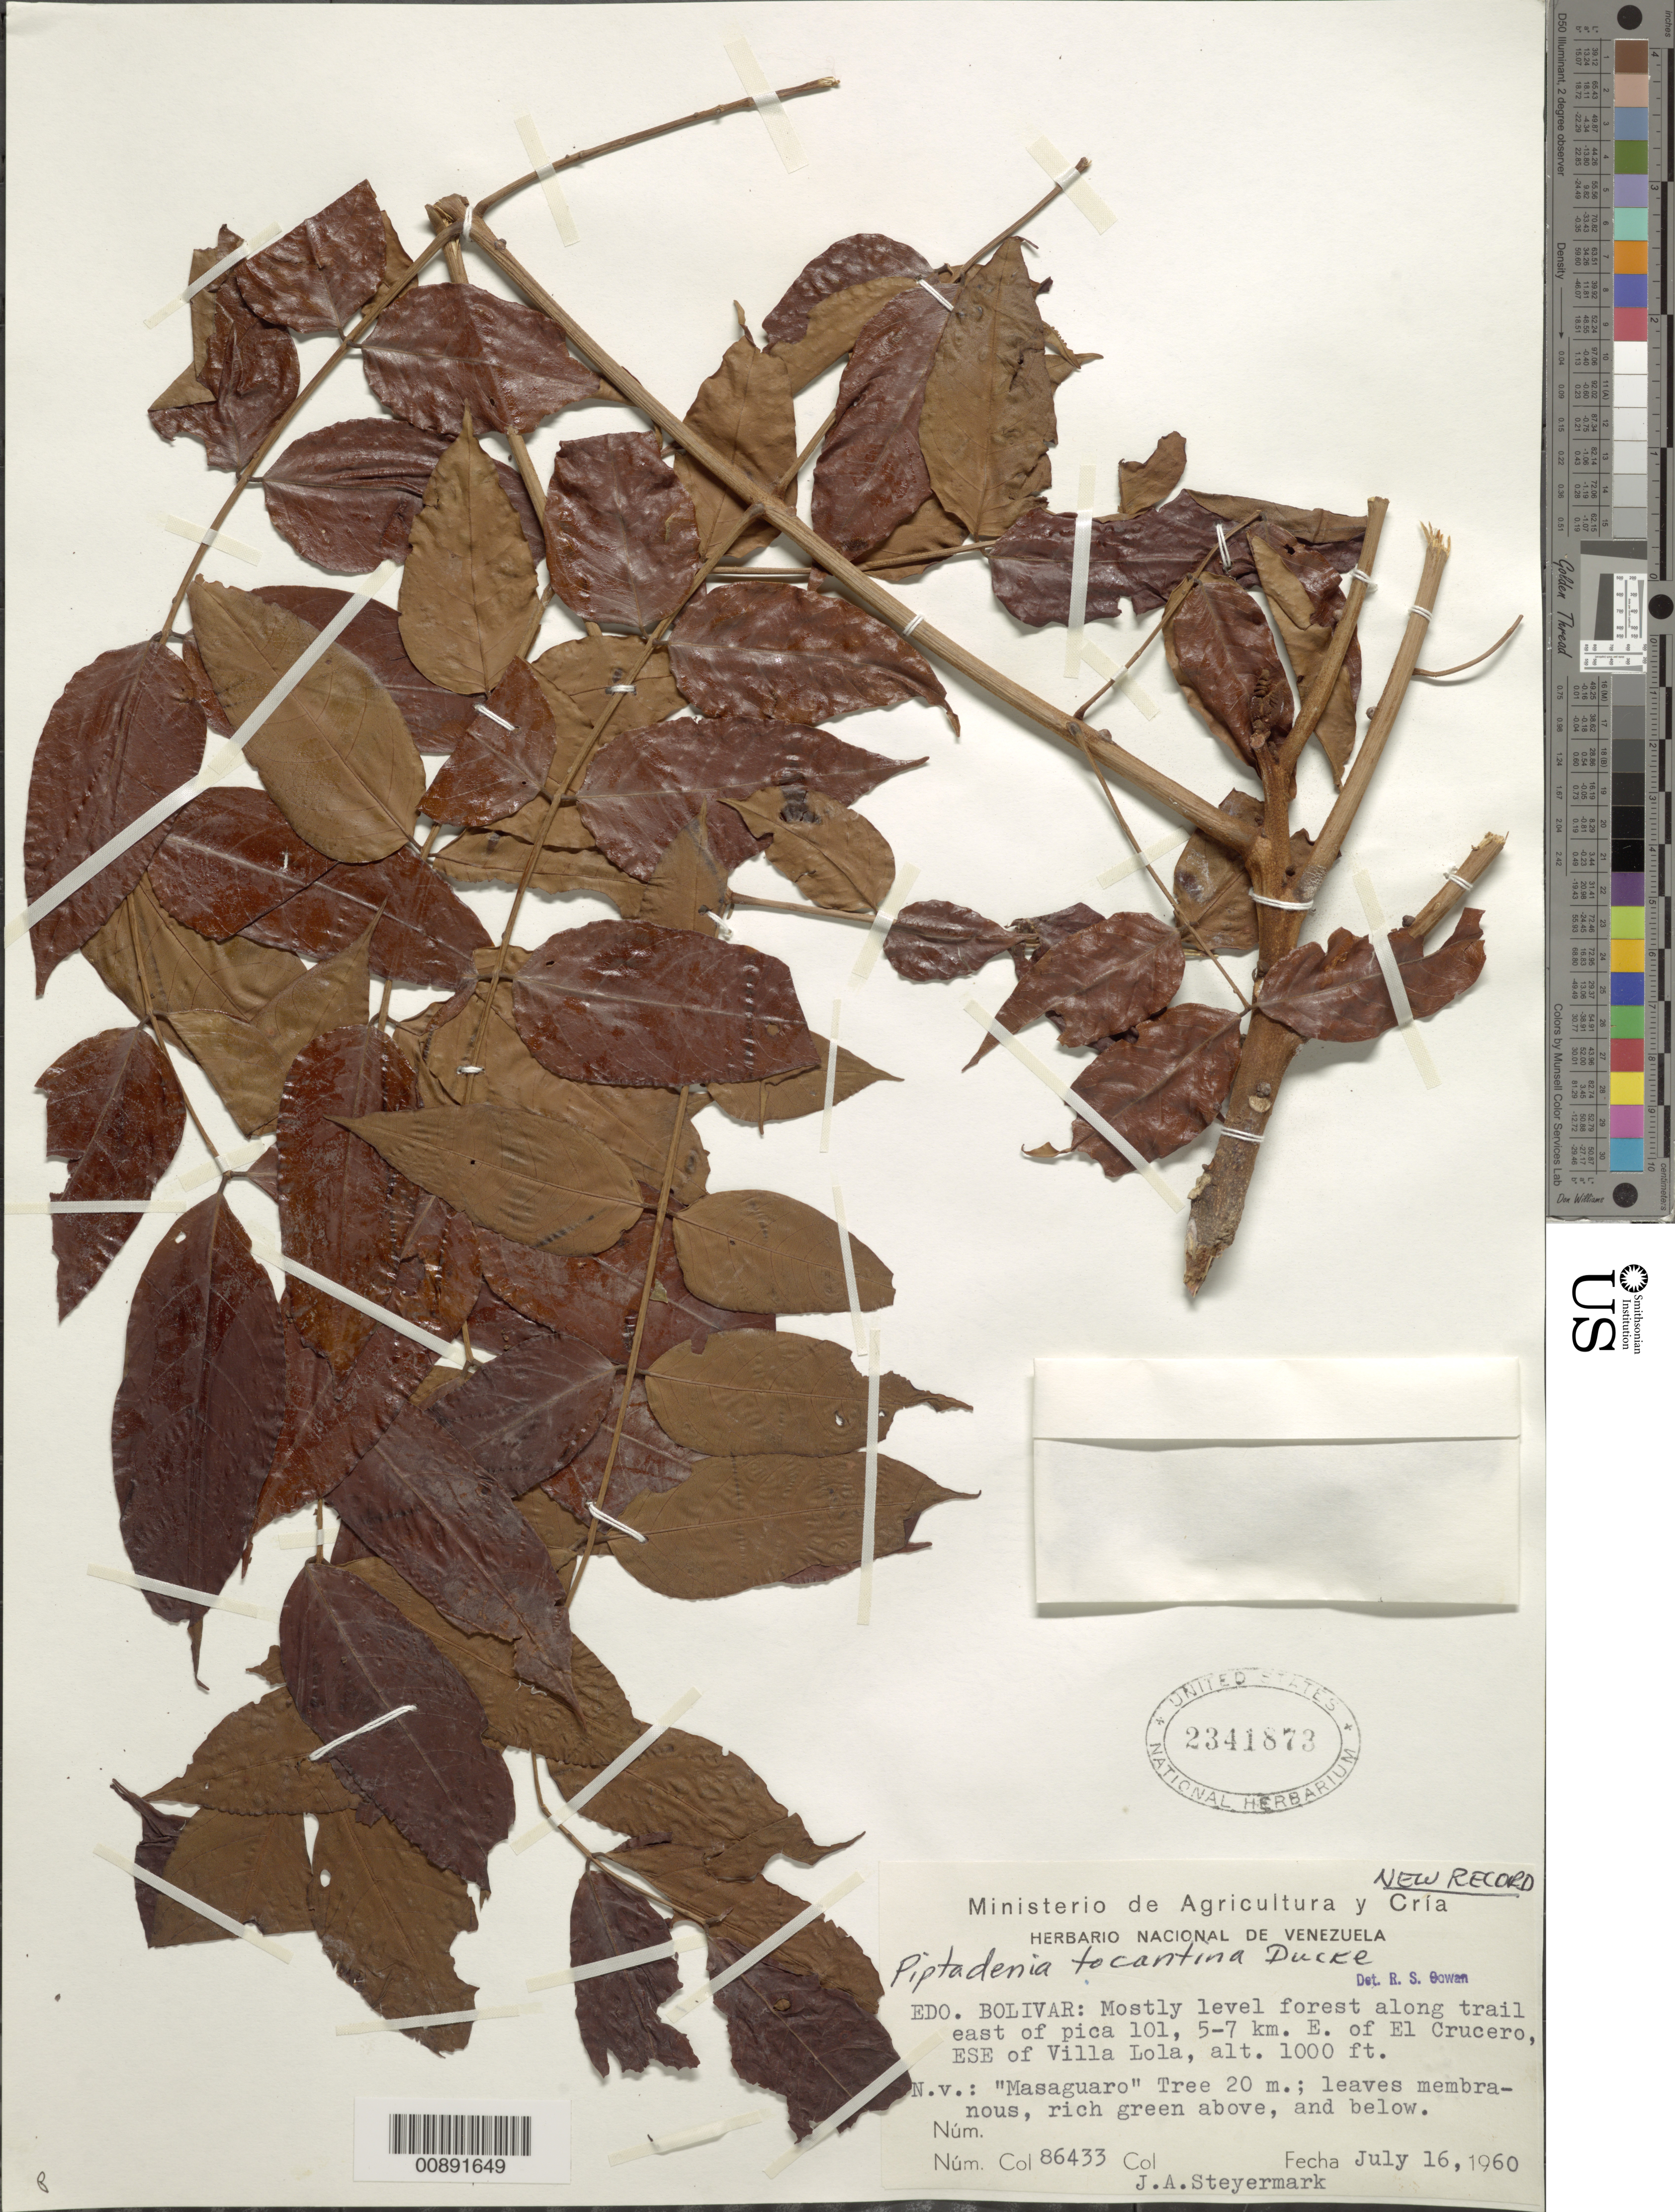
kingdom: Plantae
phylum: Tracheophyta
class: Magnoliopsida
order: Fabales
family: Fabaceae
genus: Piptadenia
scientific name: Piptadenia tocantina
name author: Ducke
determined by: Cowan, R. S.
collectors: J. Steyermark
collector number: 86433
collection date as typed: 16-Jul-60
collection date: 1960-07-16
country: Venezuela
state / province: Bolívar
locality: Altiplanicie de Nuria, trail E of pk 101, 5-7 km E of El Cruzero, ESE of Villa Lola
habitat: Mostly level forest along trail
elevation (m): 305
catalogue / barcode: US 2341873